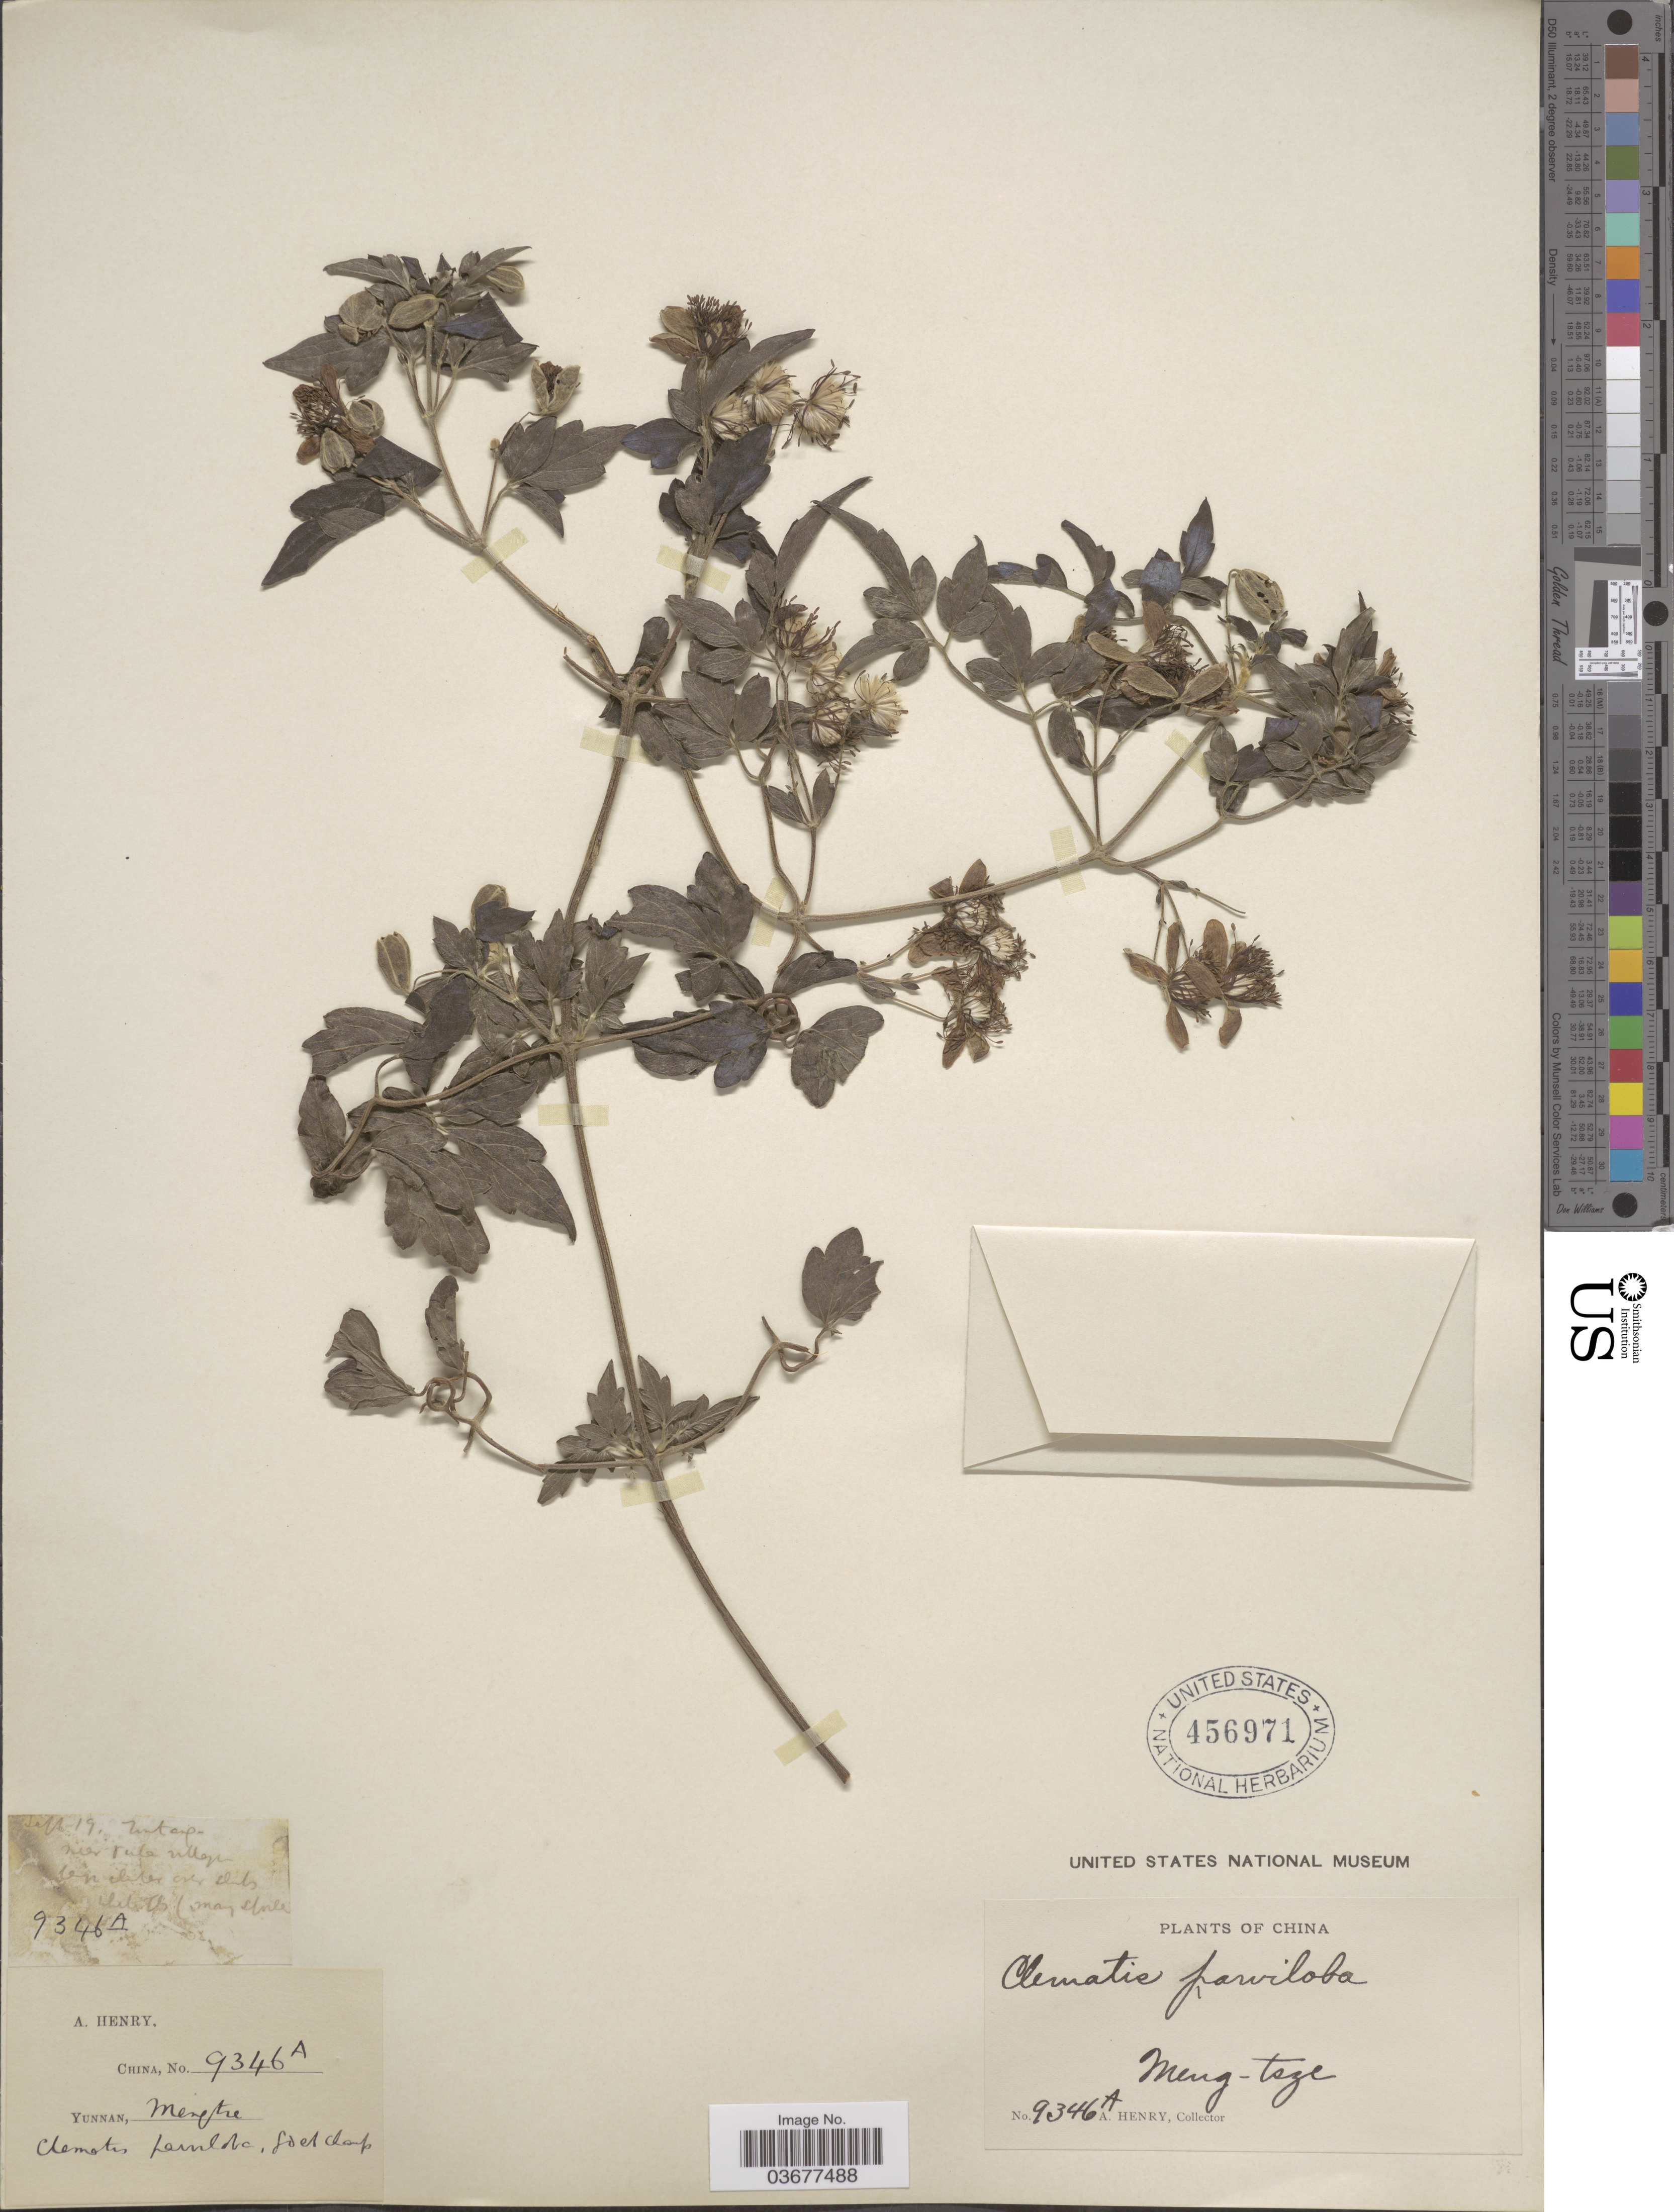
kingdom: Plantae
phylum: Tracheophyta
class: Magnoliopsida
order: Ranunculales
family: Ranunculaceae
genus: Clematis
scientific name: Clematis parviloba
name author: Gardner & Champ.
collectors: A. Henry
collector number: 9346 A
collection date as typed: Transcribed d/m/y: /9/19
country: China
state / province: Yunnan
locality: Meng-tsze.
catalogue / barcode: US 456971